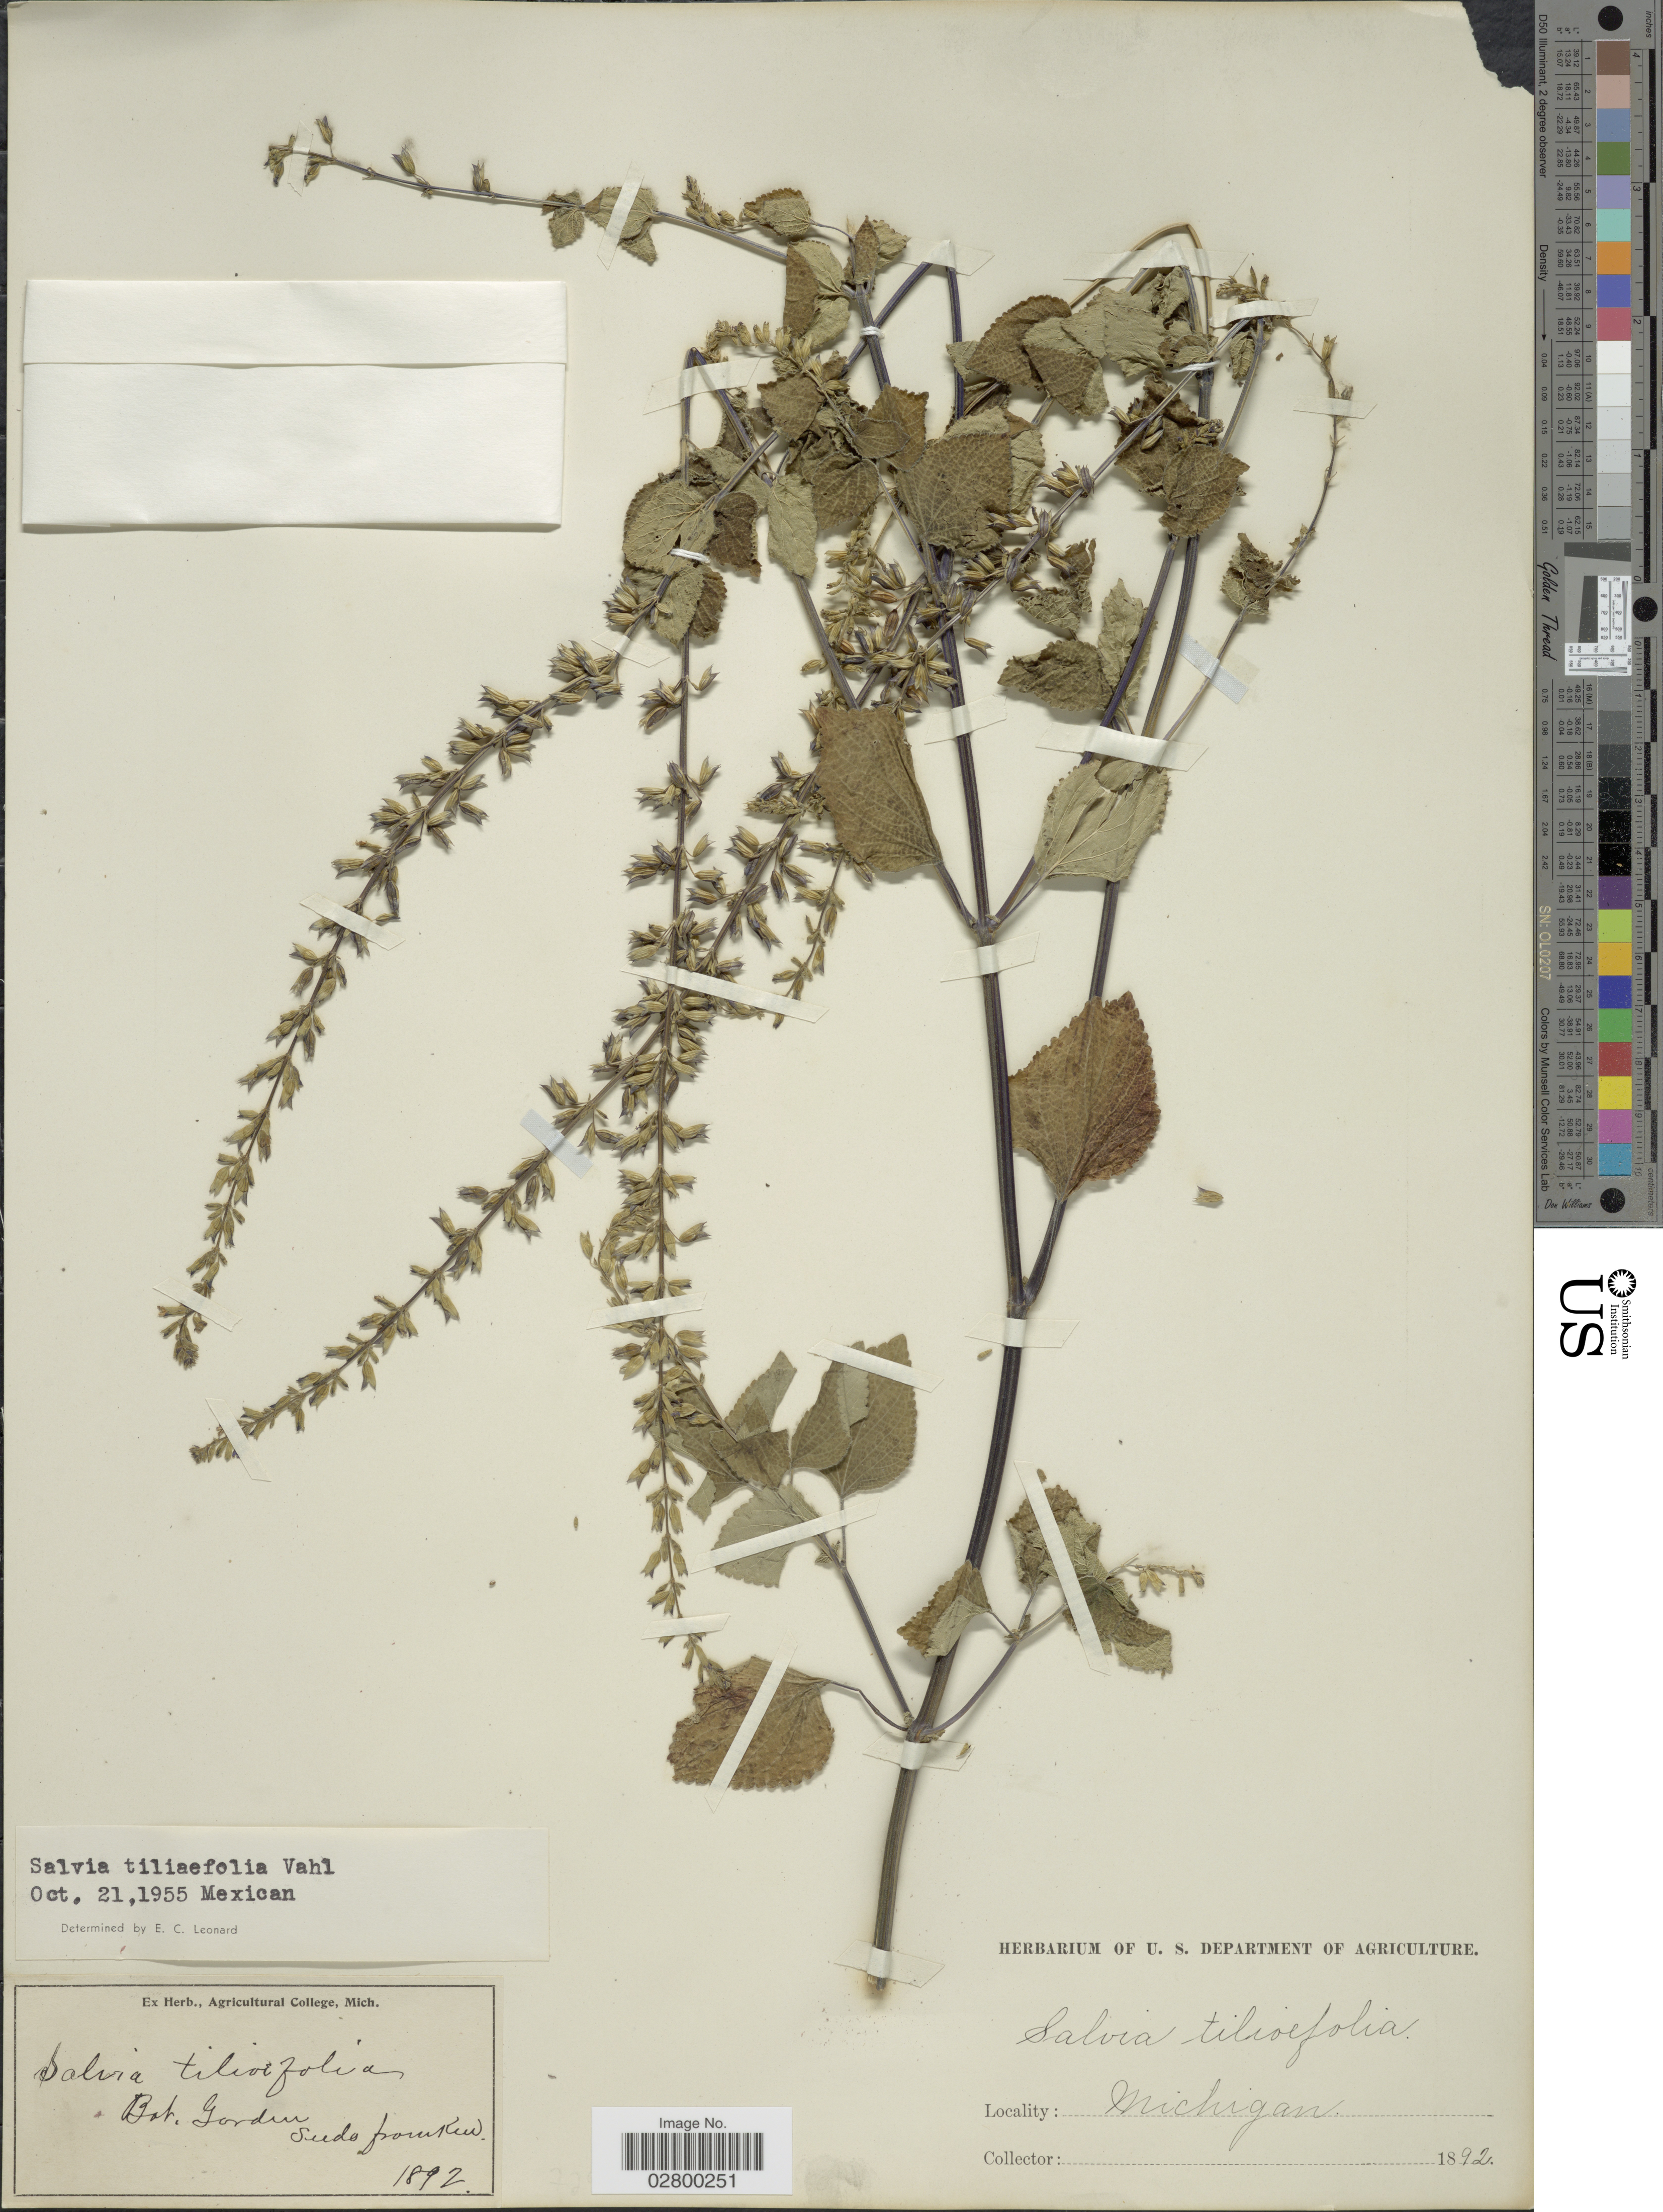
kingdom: Plantae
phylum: Tracheophyta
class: Magnoliopsida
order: Lamiales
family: Lamiaceae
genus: Salvia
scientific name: Salvia tiliifolia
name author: Vahl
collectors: ex herb. U. S. Department of Agriculture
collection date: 1892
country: United States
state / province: Michigan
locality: Bot. Garden, Seeds from Kew.